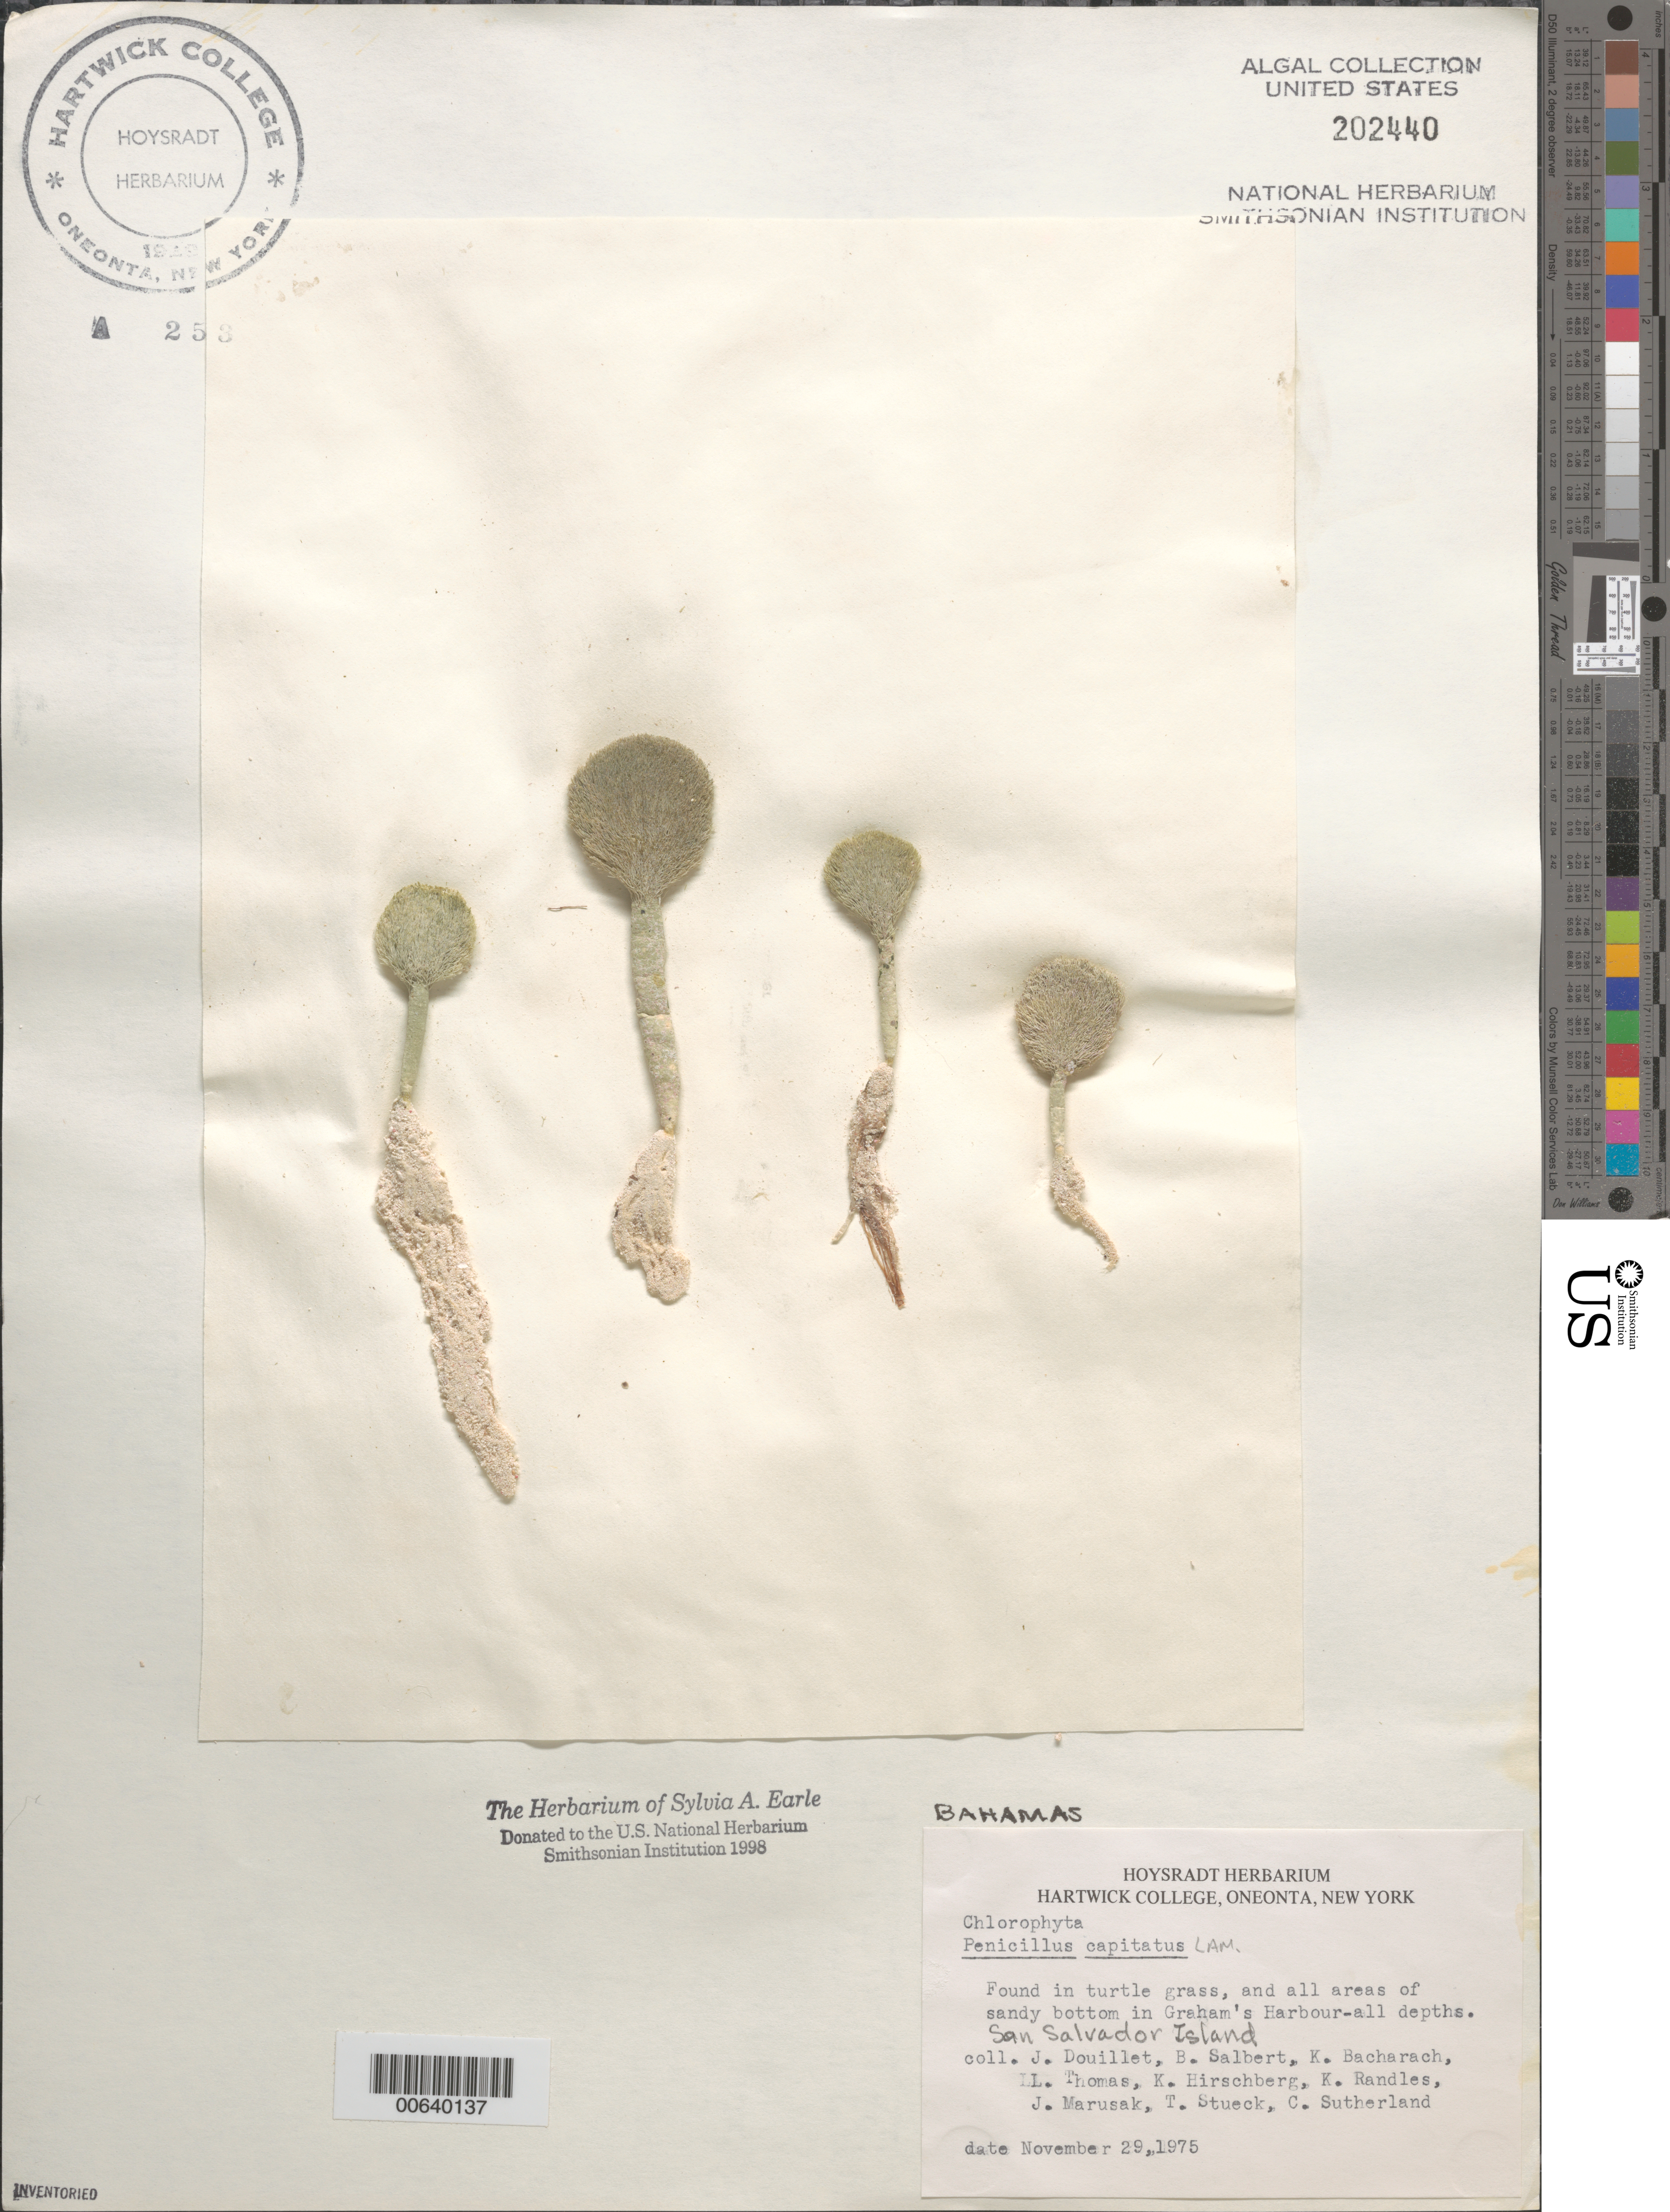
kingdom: Plantae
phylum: Chlorophyta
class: Ulvophyceae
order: Bryopsidales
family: Udoteaceae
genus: Penicillus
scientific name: Penicillus capitatus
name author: Lam.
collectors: J. Douillet, B. Salbert, K. Bacharach, L. Thomas, K. Hirschberg & K. Randles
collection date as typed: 29 Nov 1975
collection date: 1975-11-29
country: Bahamas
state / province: San Salvador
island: San Salvador Island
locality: Grahams Harbour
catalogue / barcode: US 202440